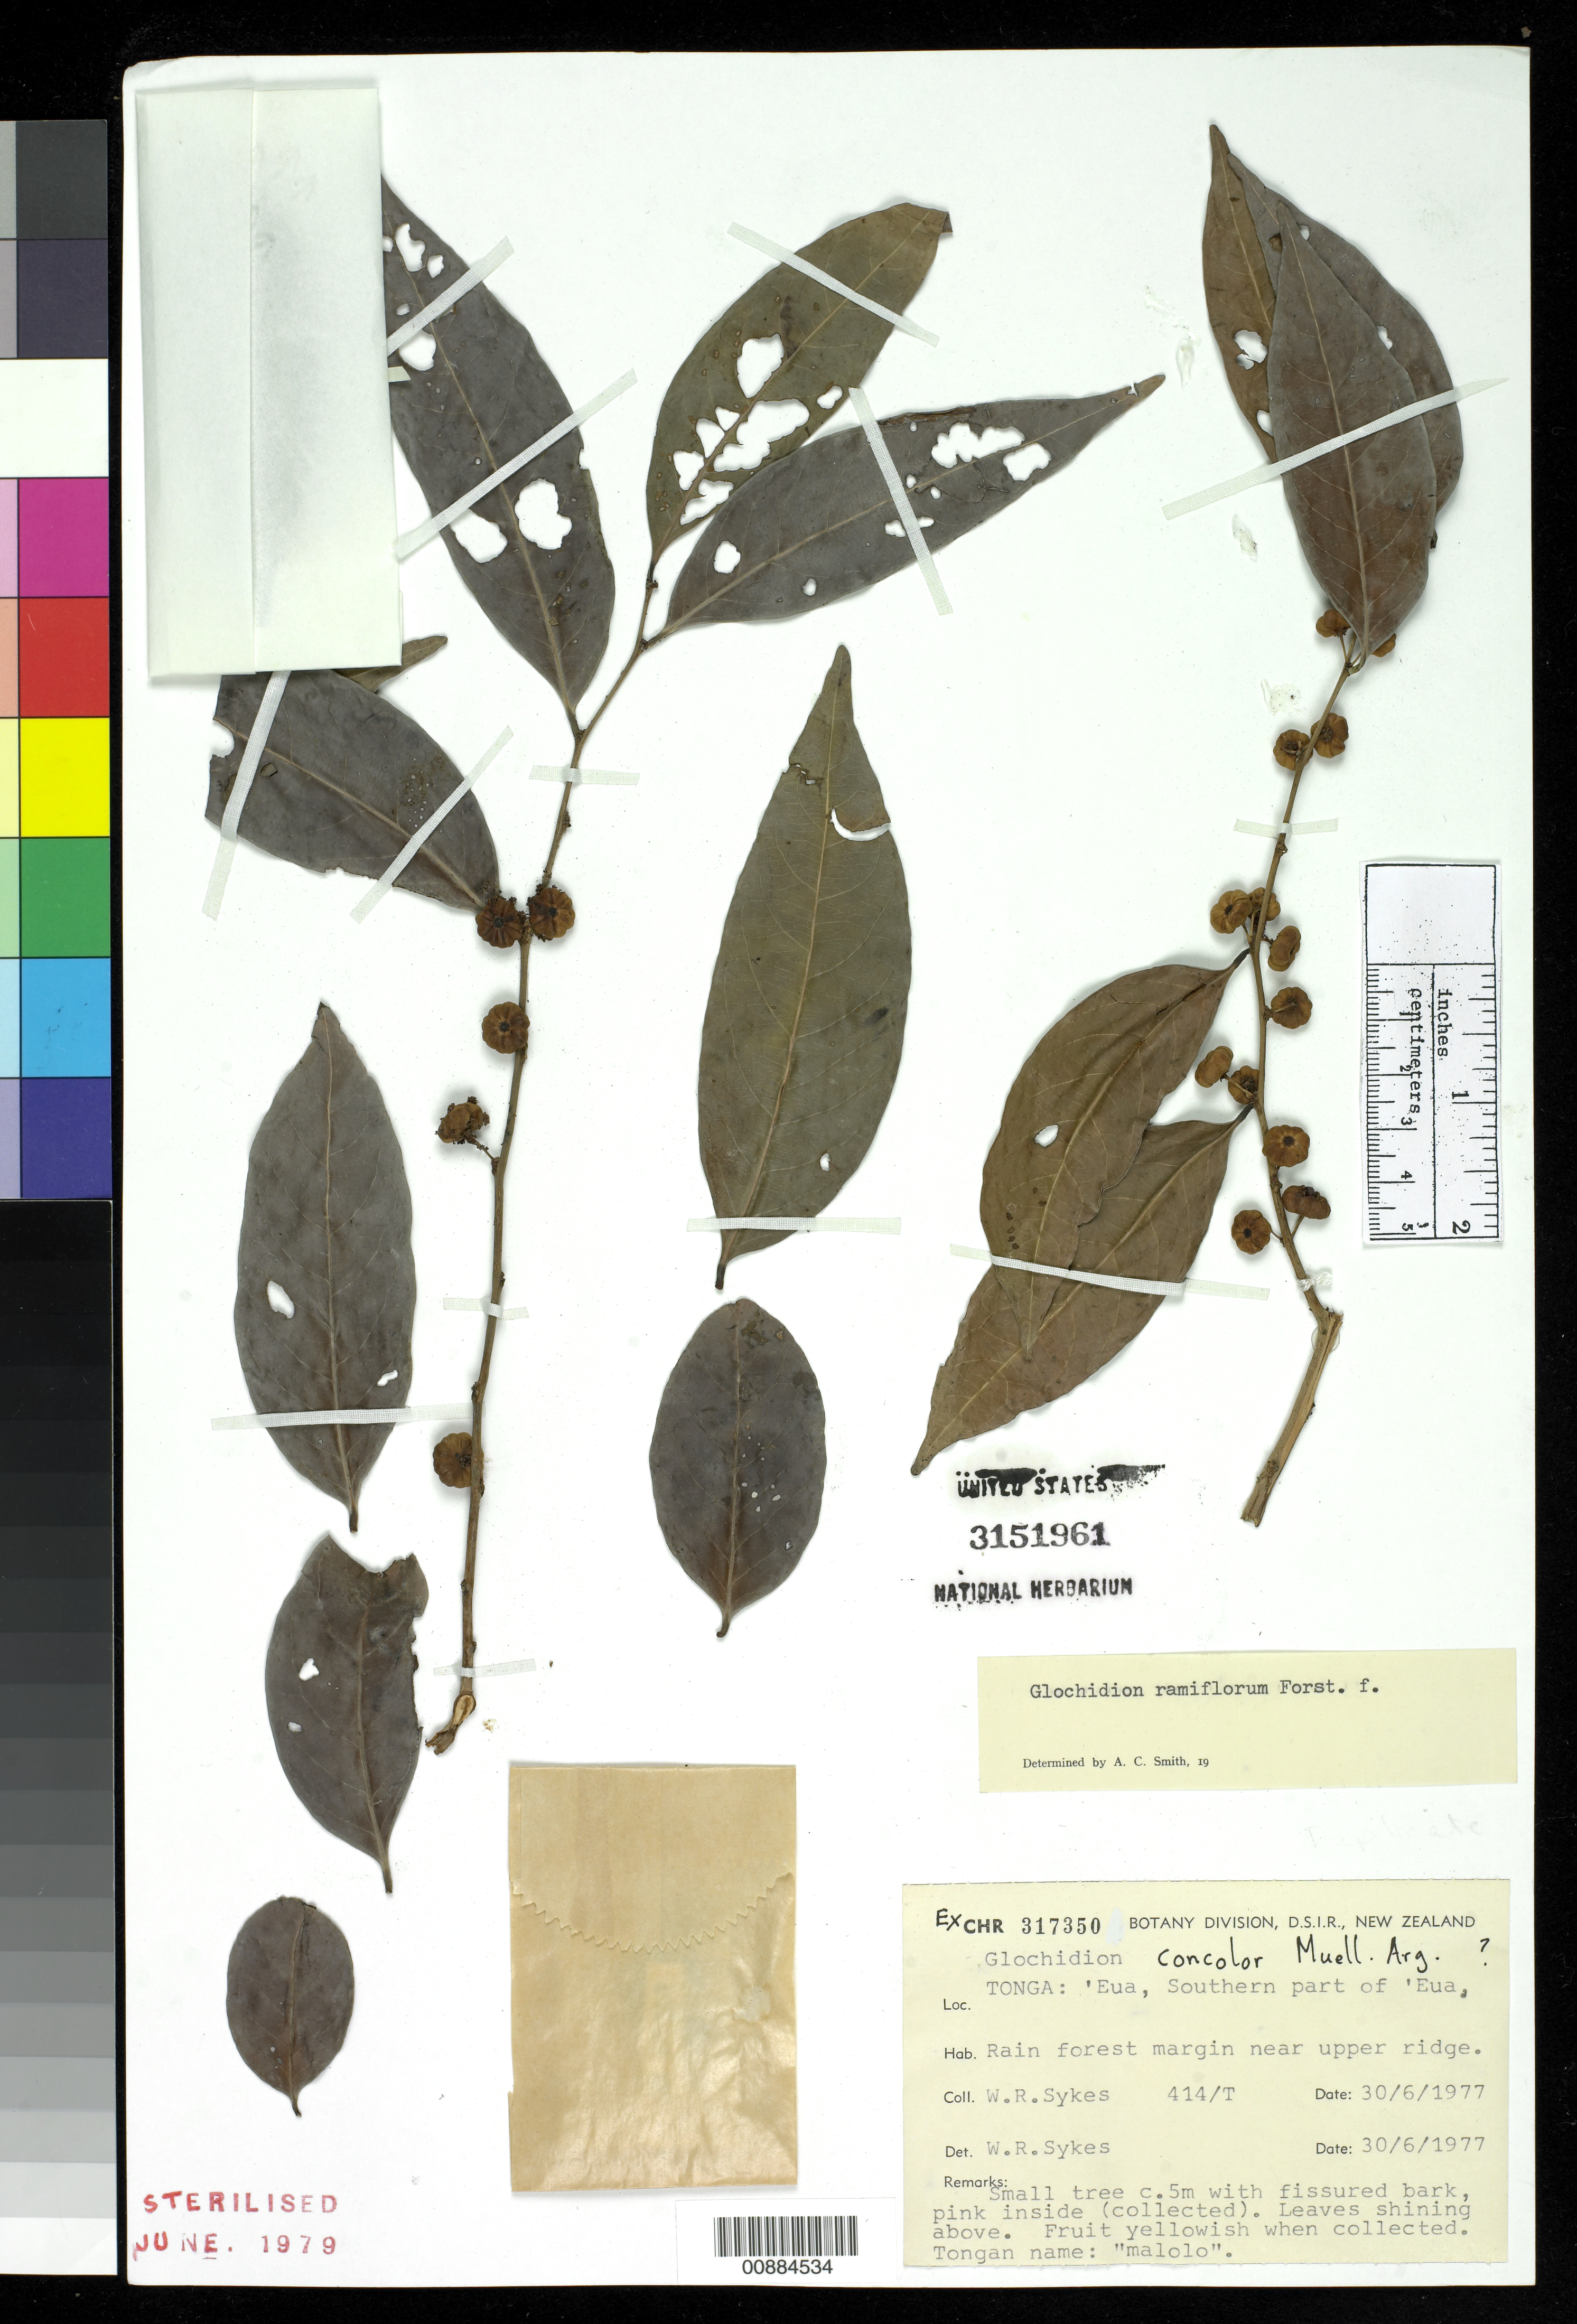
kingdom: Plantae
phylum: Tracheophyta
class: Magnoliopsida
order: Malpighiales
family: Phyllanthaceae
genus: Glochidion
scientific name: Glochidion ramiflorum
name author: J.R. Forst. & G. Forst.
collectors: W. R. Sykes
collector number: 414/T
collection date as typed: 30 Jun 1977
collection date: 1977-06-30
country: Tonga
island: Eua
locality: Southern part of 'Eua .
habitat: Rainforest margin near upper ridge.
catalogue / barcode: US 3151961